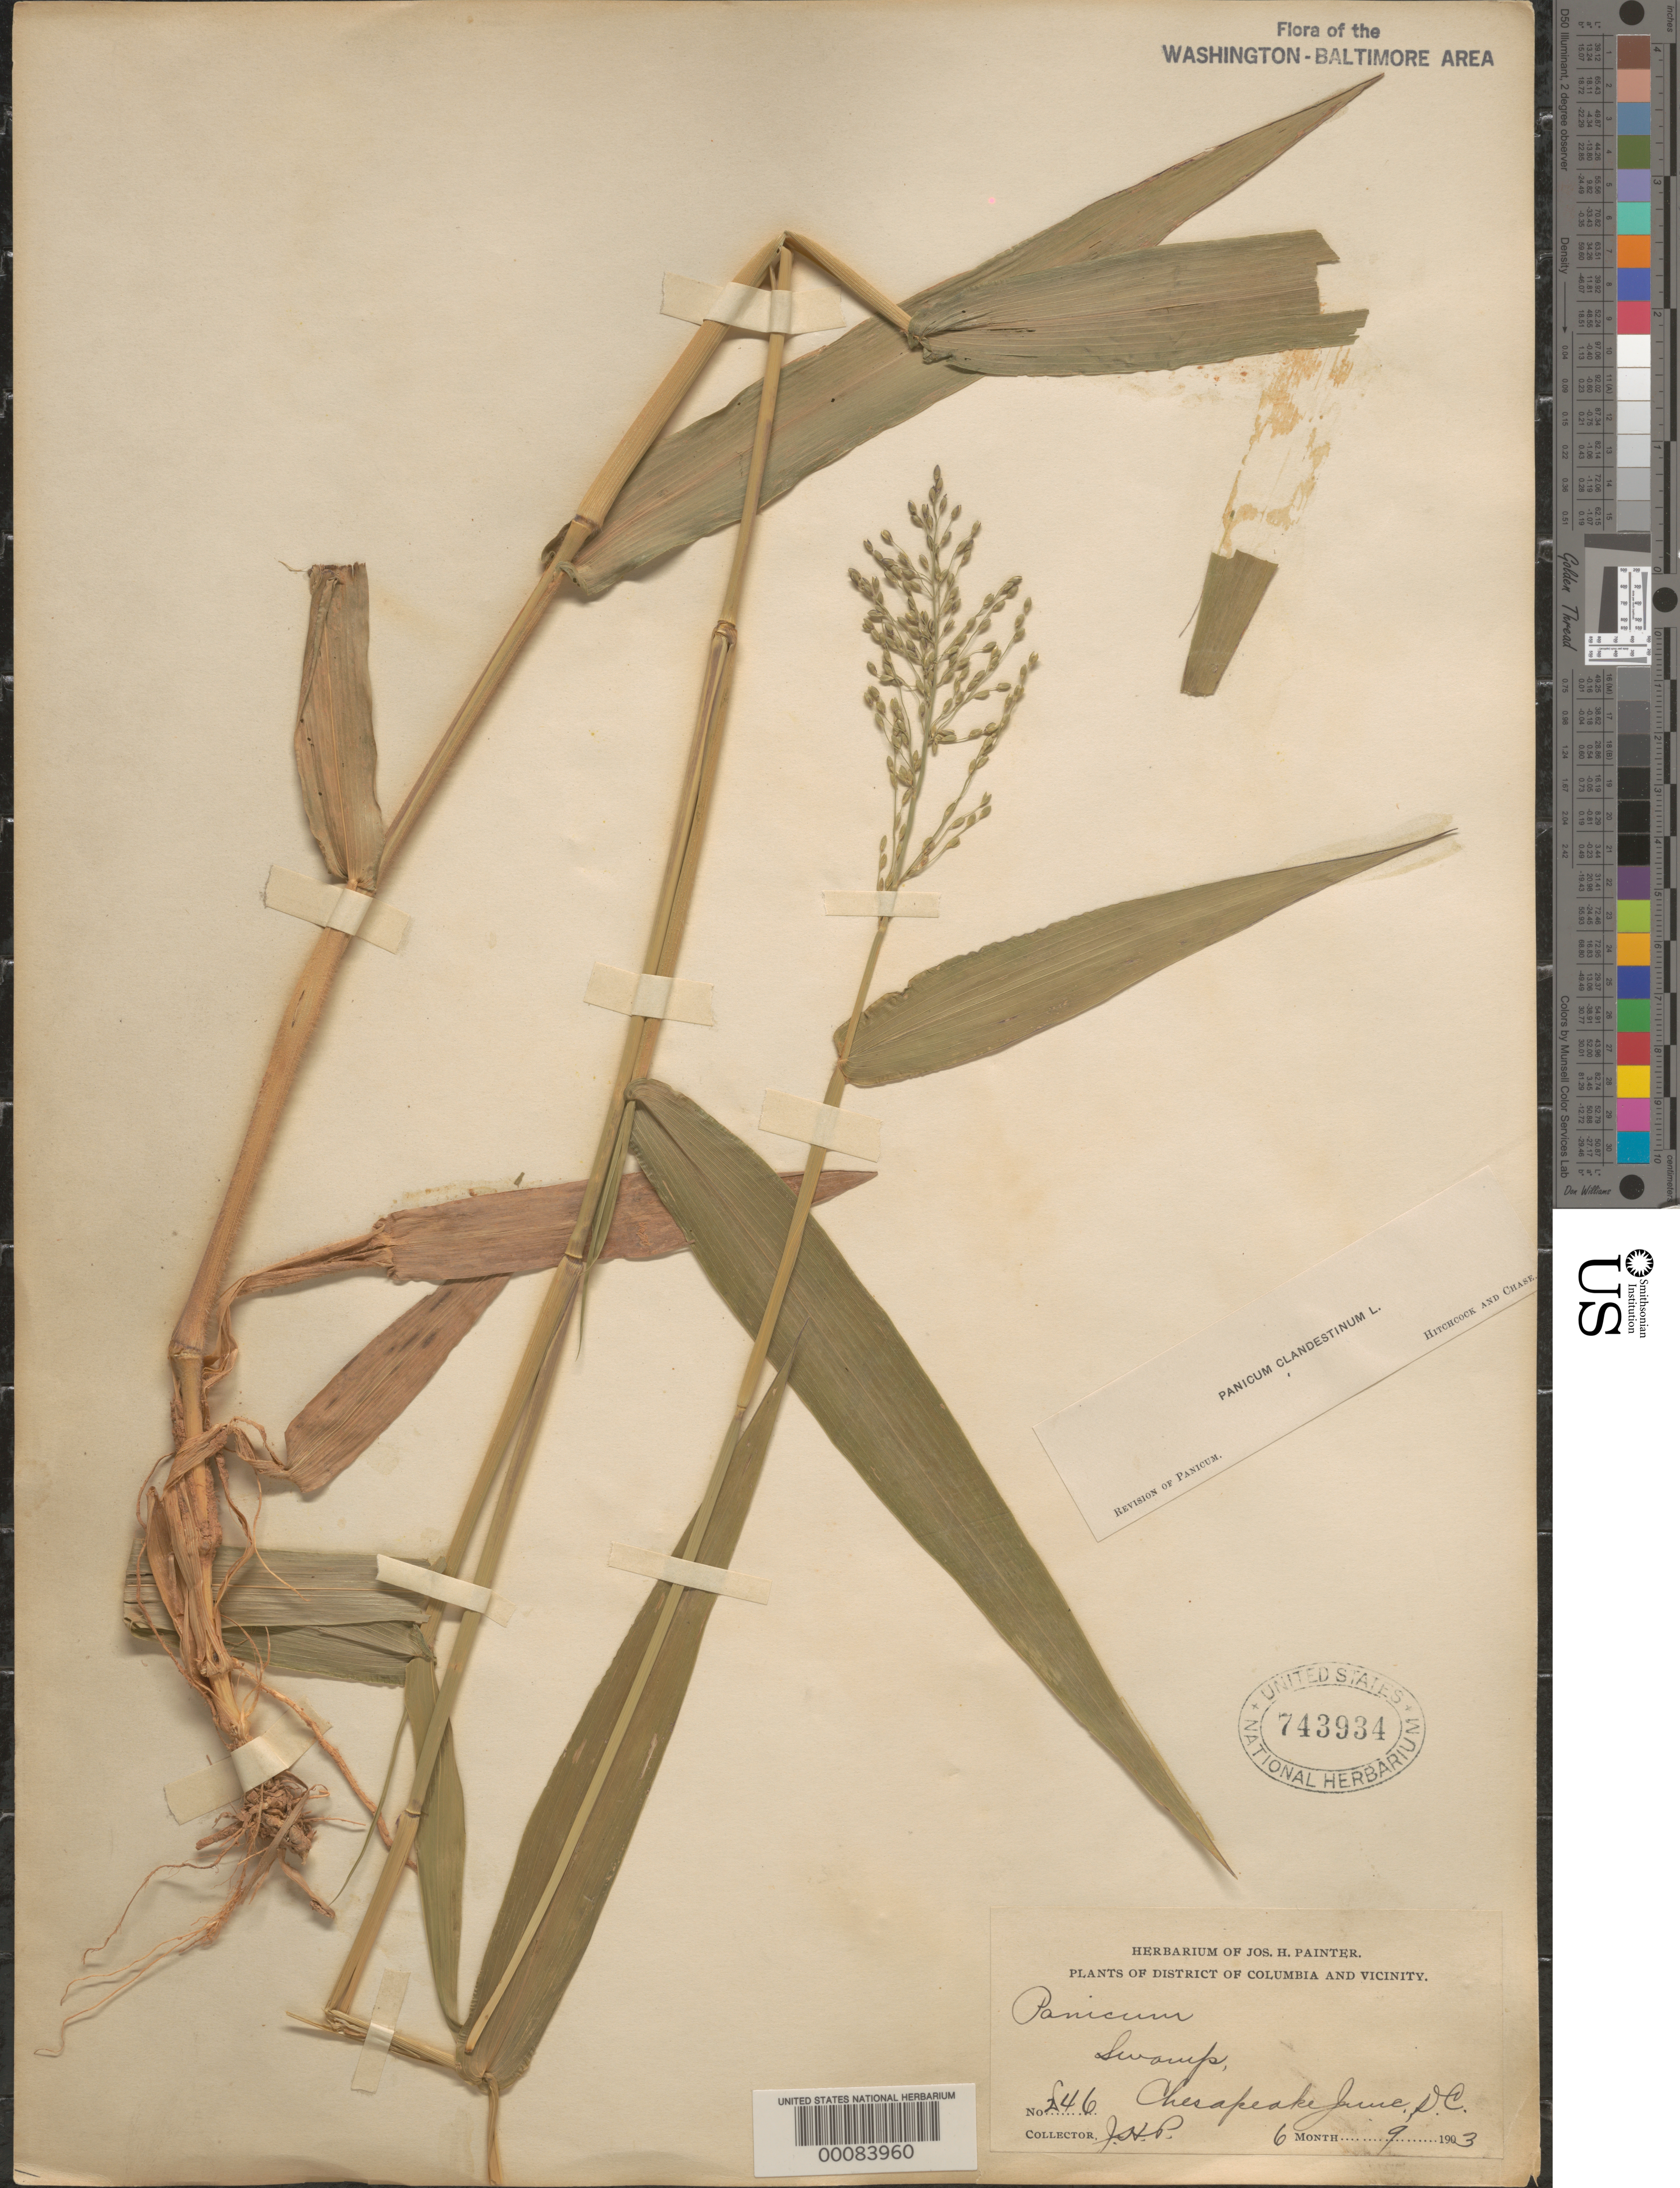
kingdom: Plantae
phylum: Tracheophyta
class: Liliopsida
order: Poales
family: Poaceae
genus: Dichanthelium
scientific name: Dichanthelium clandestinum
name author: (L.) Gould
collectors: J. H. Painter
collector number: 246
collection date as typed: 09 Jun 1903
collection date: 1903-06-09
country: United States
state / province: District of Columbia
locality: Chesapeake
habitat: Swamp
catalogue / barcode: US 743934